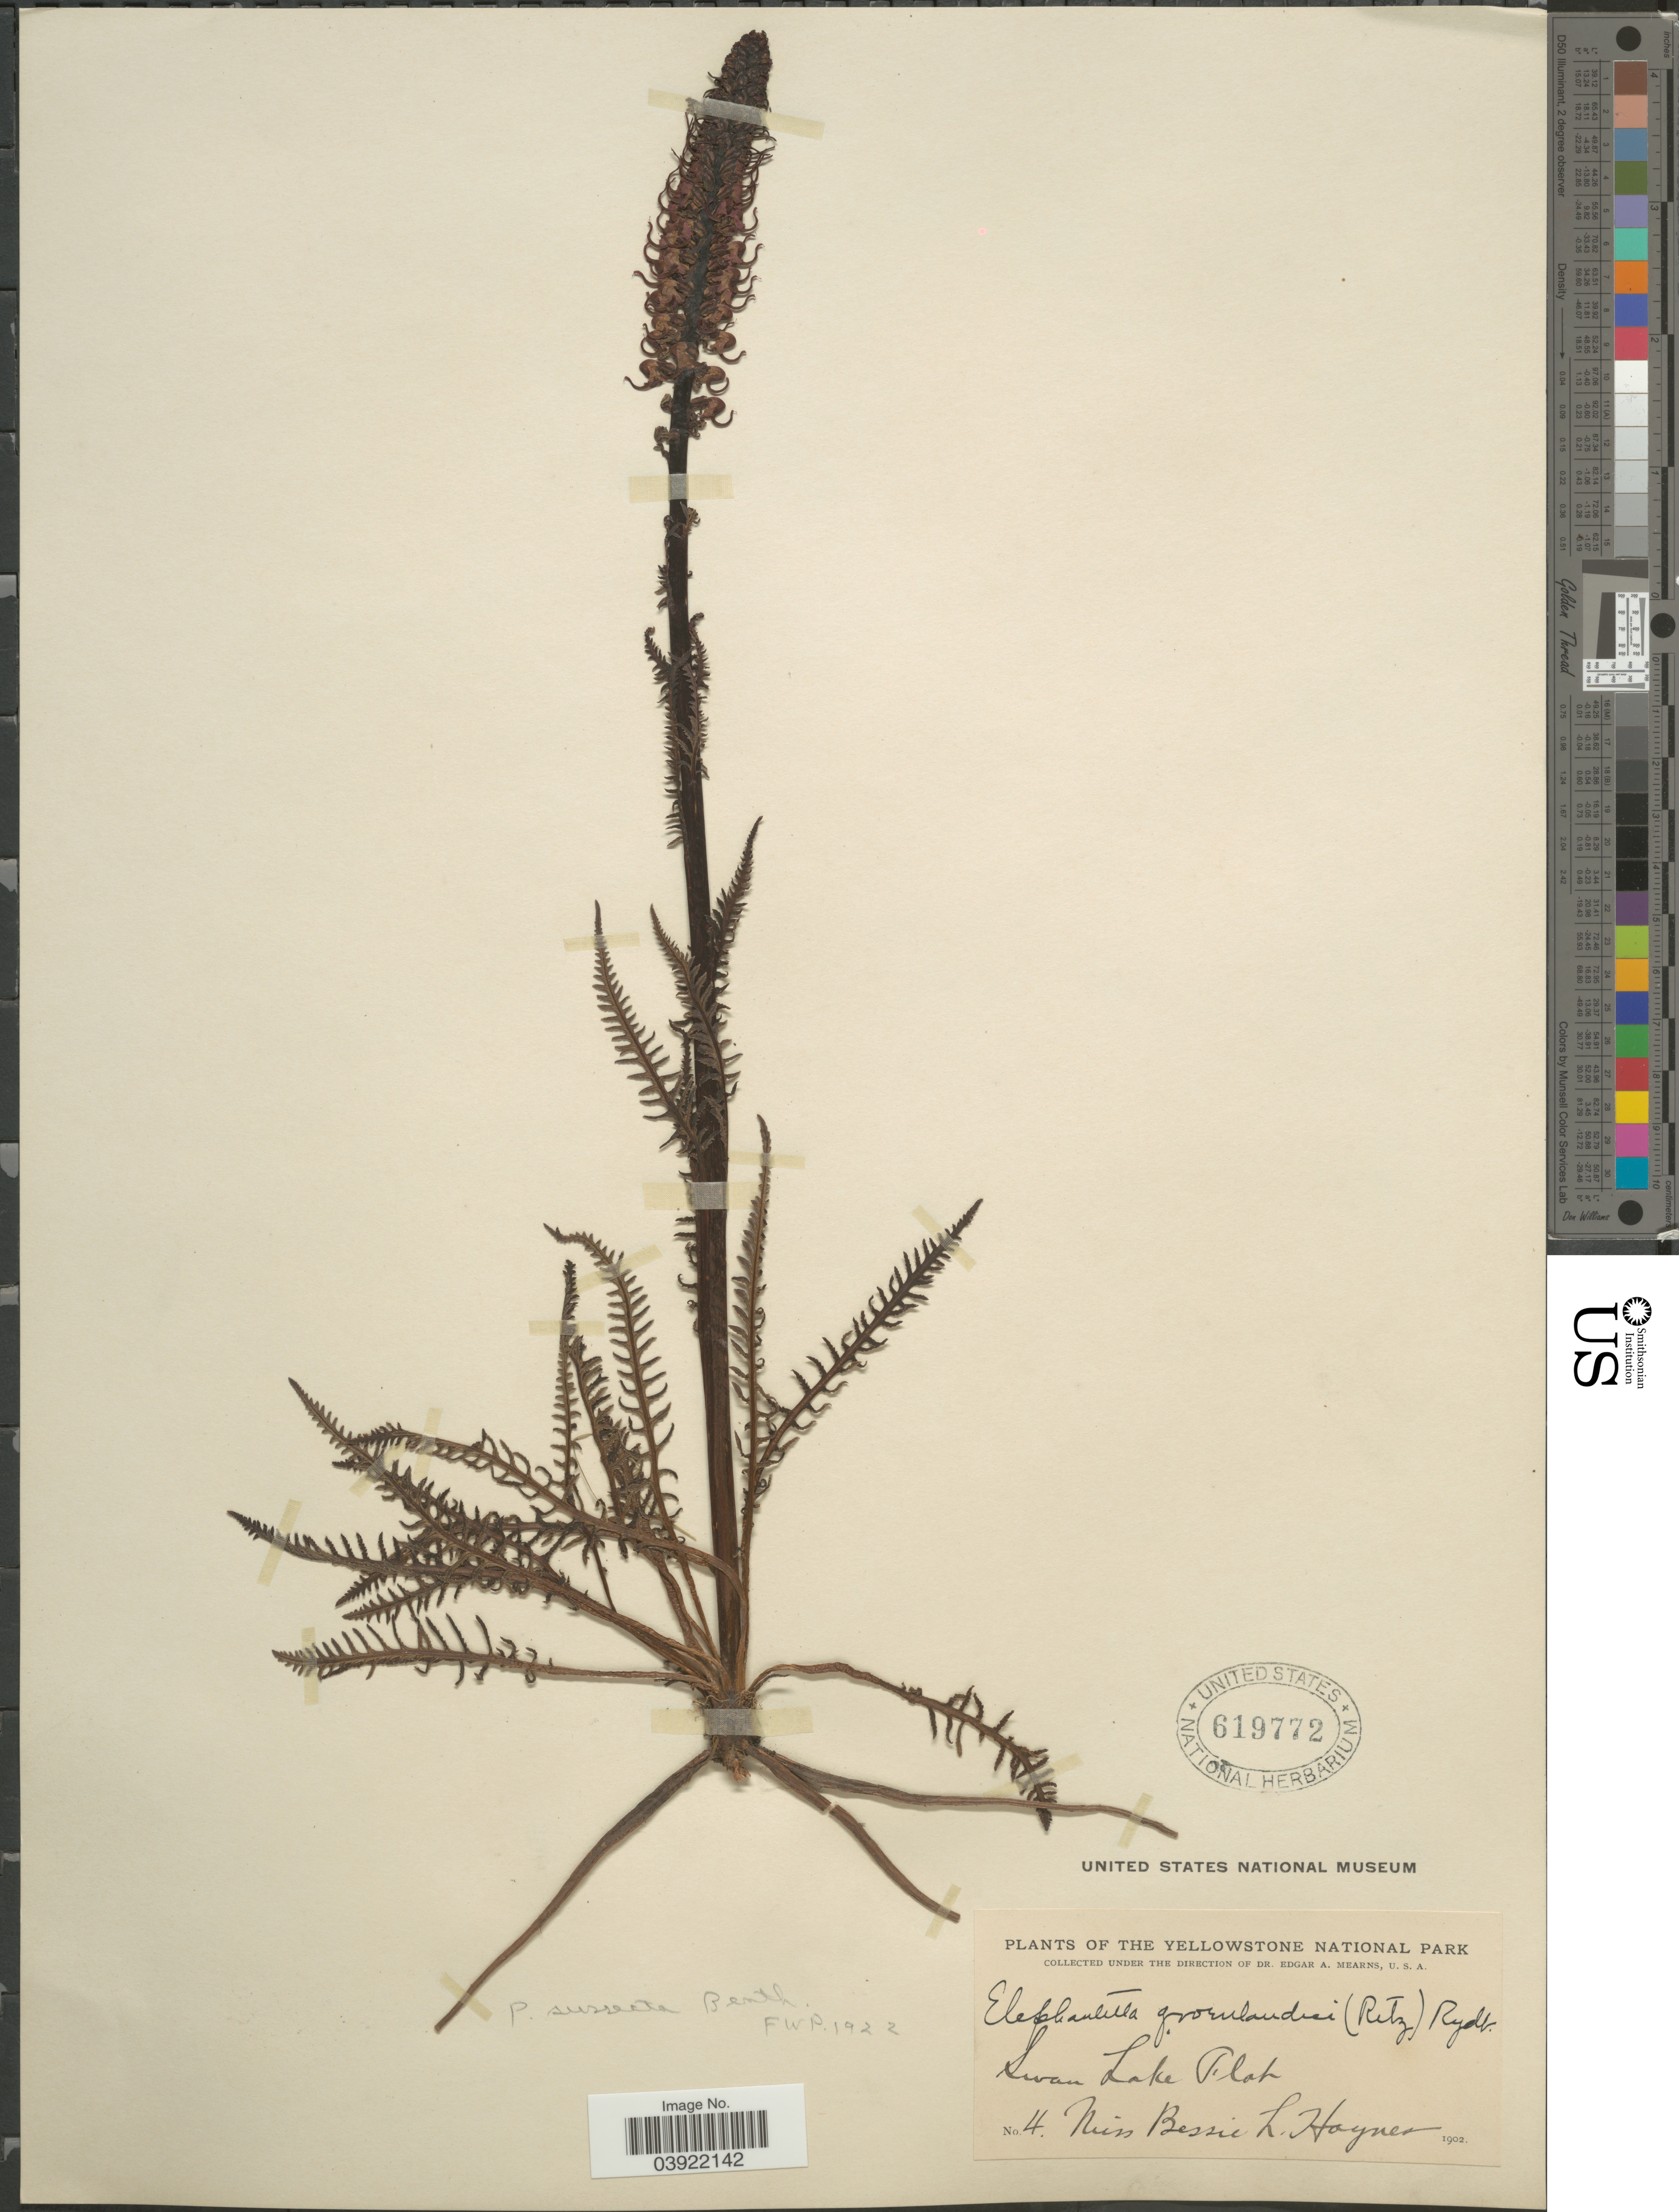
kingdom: Plantae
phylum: Tracheophyta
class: Magnoliopsida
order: Lamiales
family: Orobanchaceae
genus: Pedicularis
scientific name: Pedicularis groenlandica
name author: Retz.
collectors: B. Haynes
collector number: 4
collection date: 1902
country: United States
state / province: Wyoming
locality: Yellowstone National Park. Swan Lake Flat.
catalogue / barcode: US 619772